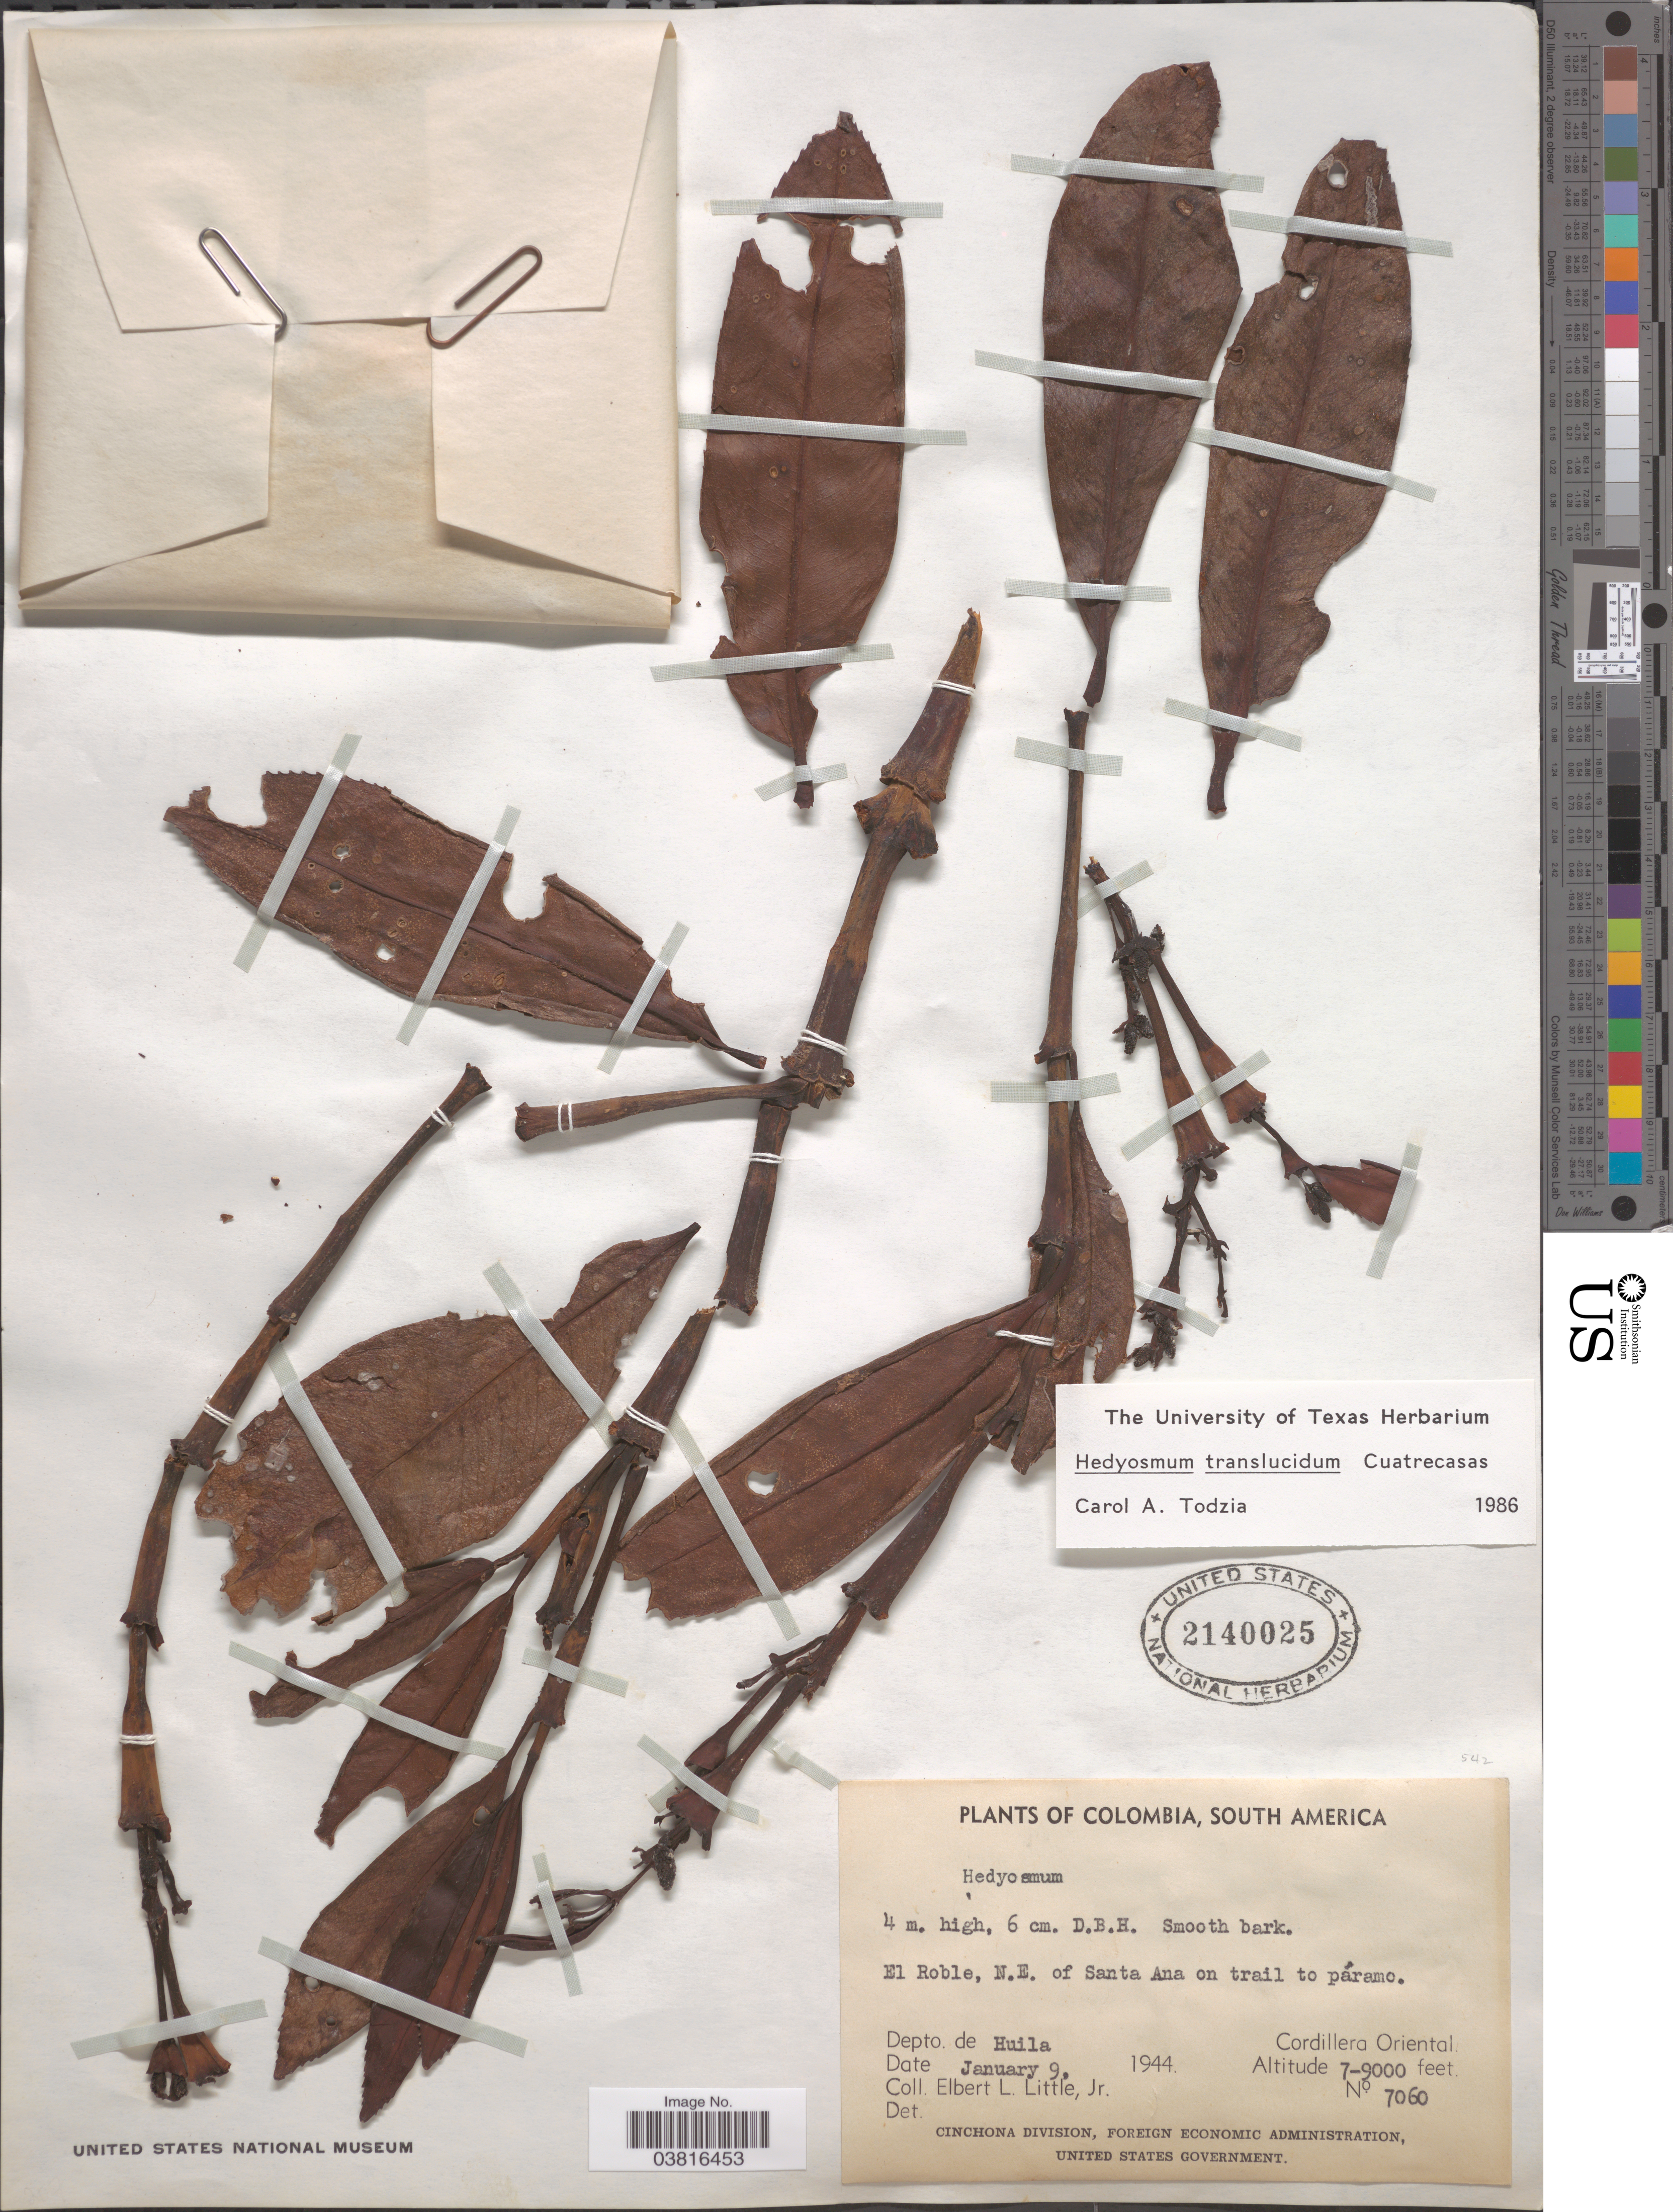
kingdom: Plantae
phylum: Tracheophyta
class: Magnoliopsida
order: Chloranthales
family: Chloranthaceae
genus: Hedyosmum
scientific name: Hedyosmum translucidum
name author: Cuatrec.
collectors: E. L. Little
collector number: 7060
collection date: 1944-01-09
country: Colombia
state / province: Huila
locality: El Roble, N.E. of Santa Ana on trail to páramo. Depto. de Huila, Cordillera Oriental.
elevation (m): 2134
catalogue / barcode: US 2140025